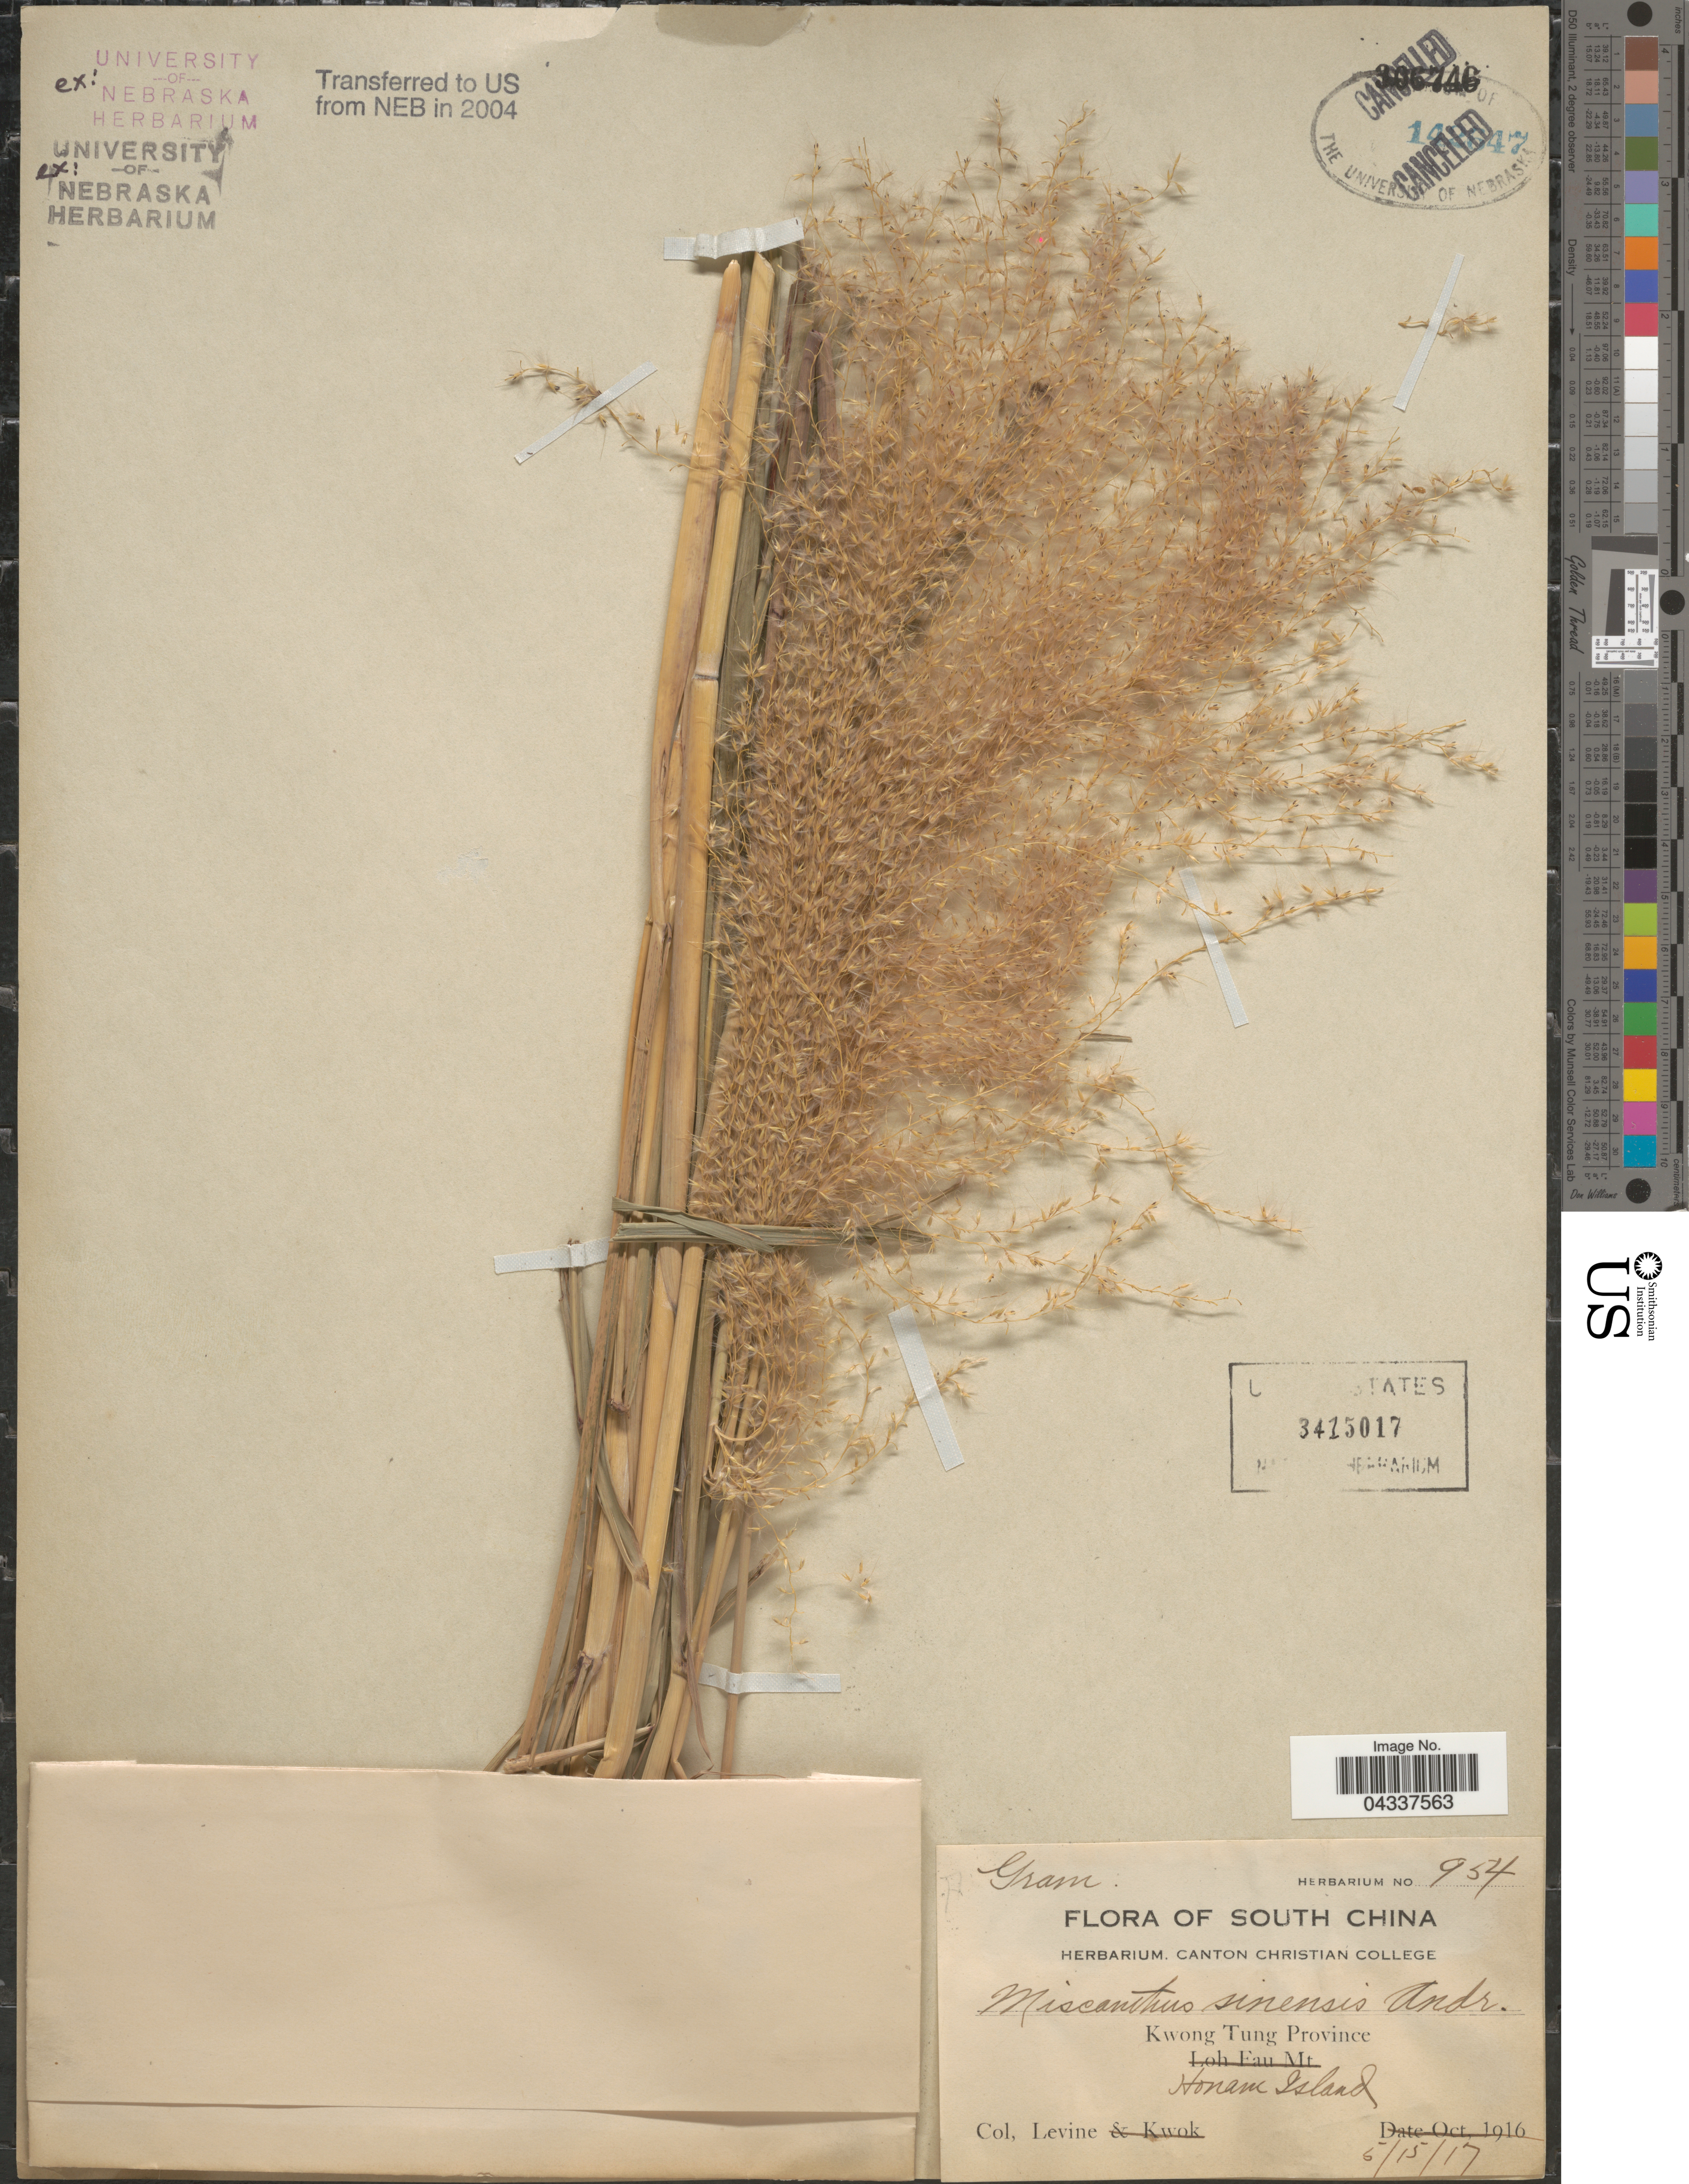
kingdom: Plantae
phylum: Tracheophyta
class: Liliopsida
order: Poales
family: Poaceae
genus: Miscanthus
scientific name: Miscanthus sinensis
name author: Andersson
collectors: -. Levine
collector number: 954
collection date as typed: Transcribed d/m/y: 15/6/17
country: China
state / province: Guangdong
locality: South China. Kwong Tung Province. Honam Island.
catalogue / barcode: US 3415017